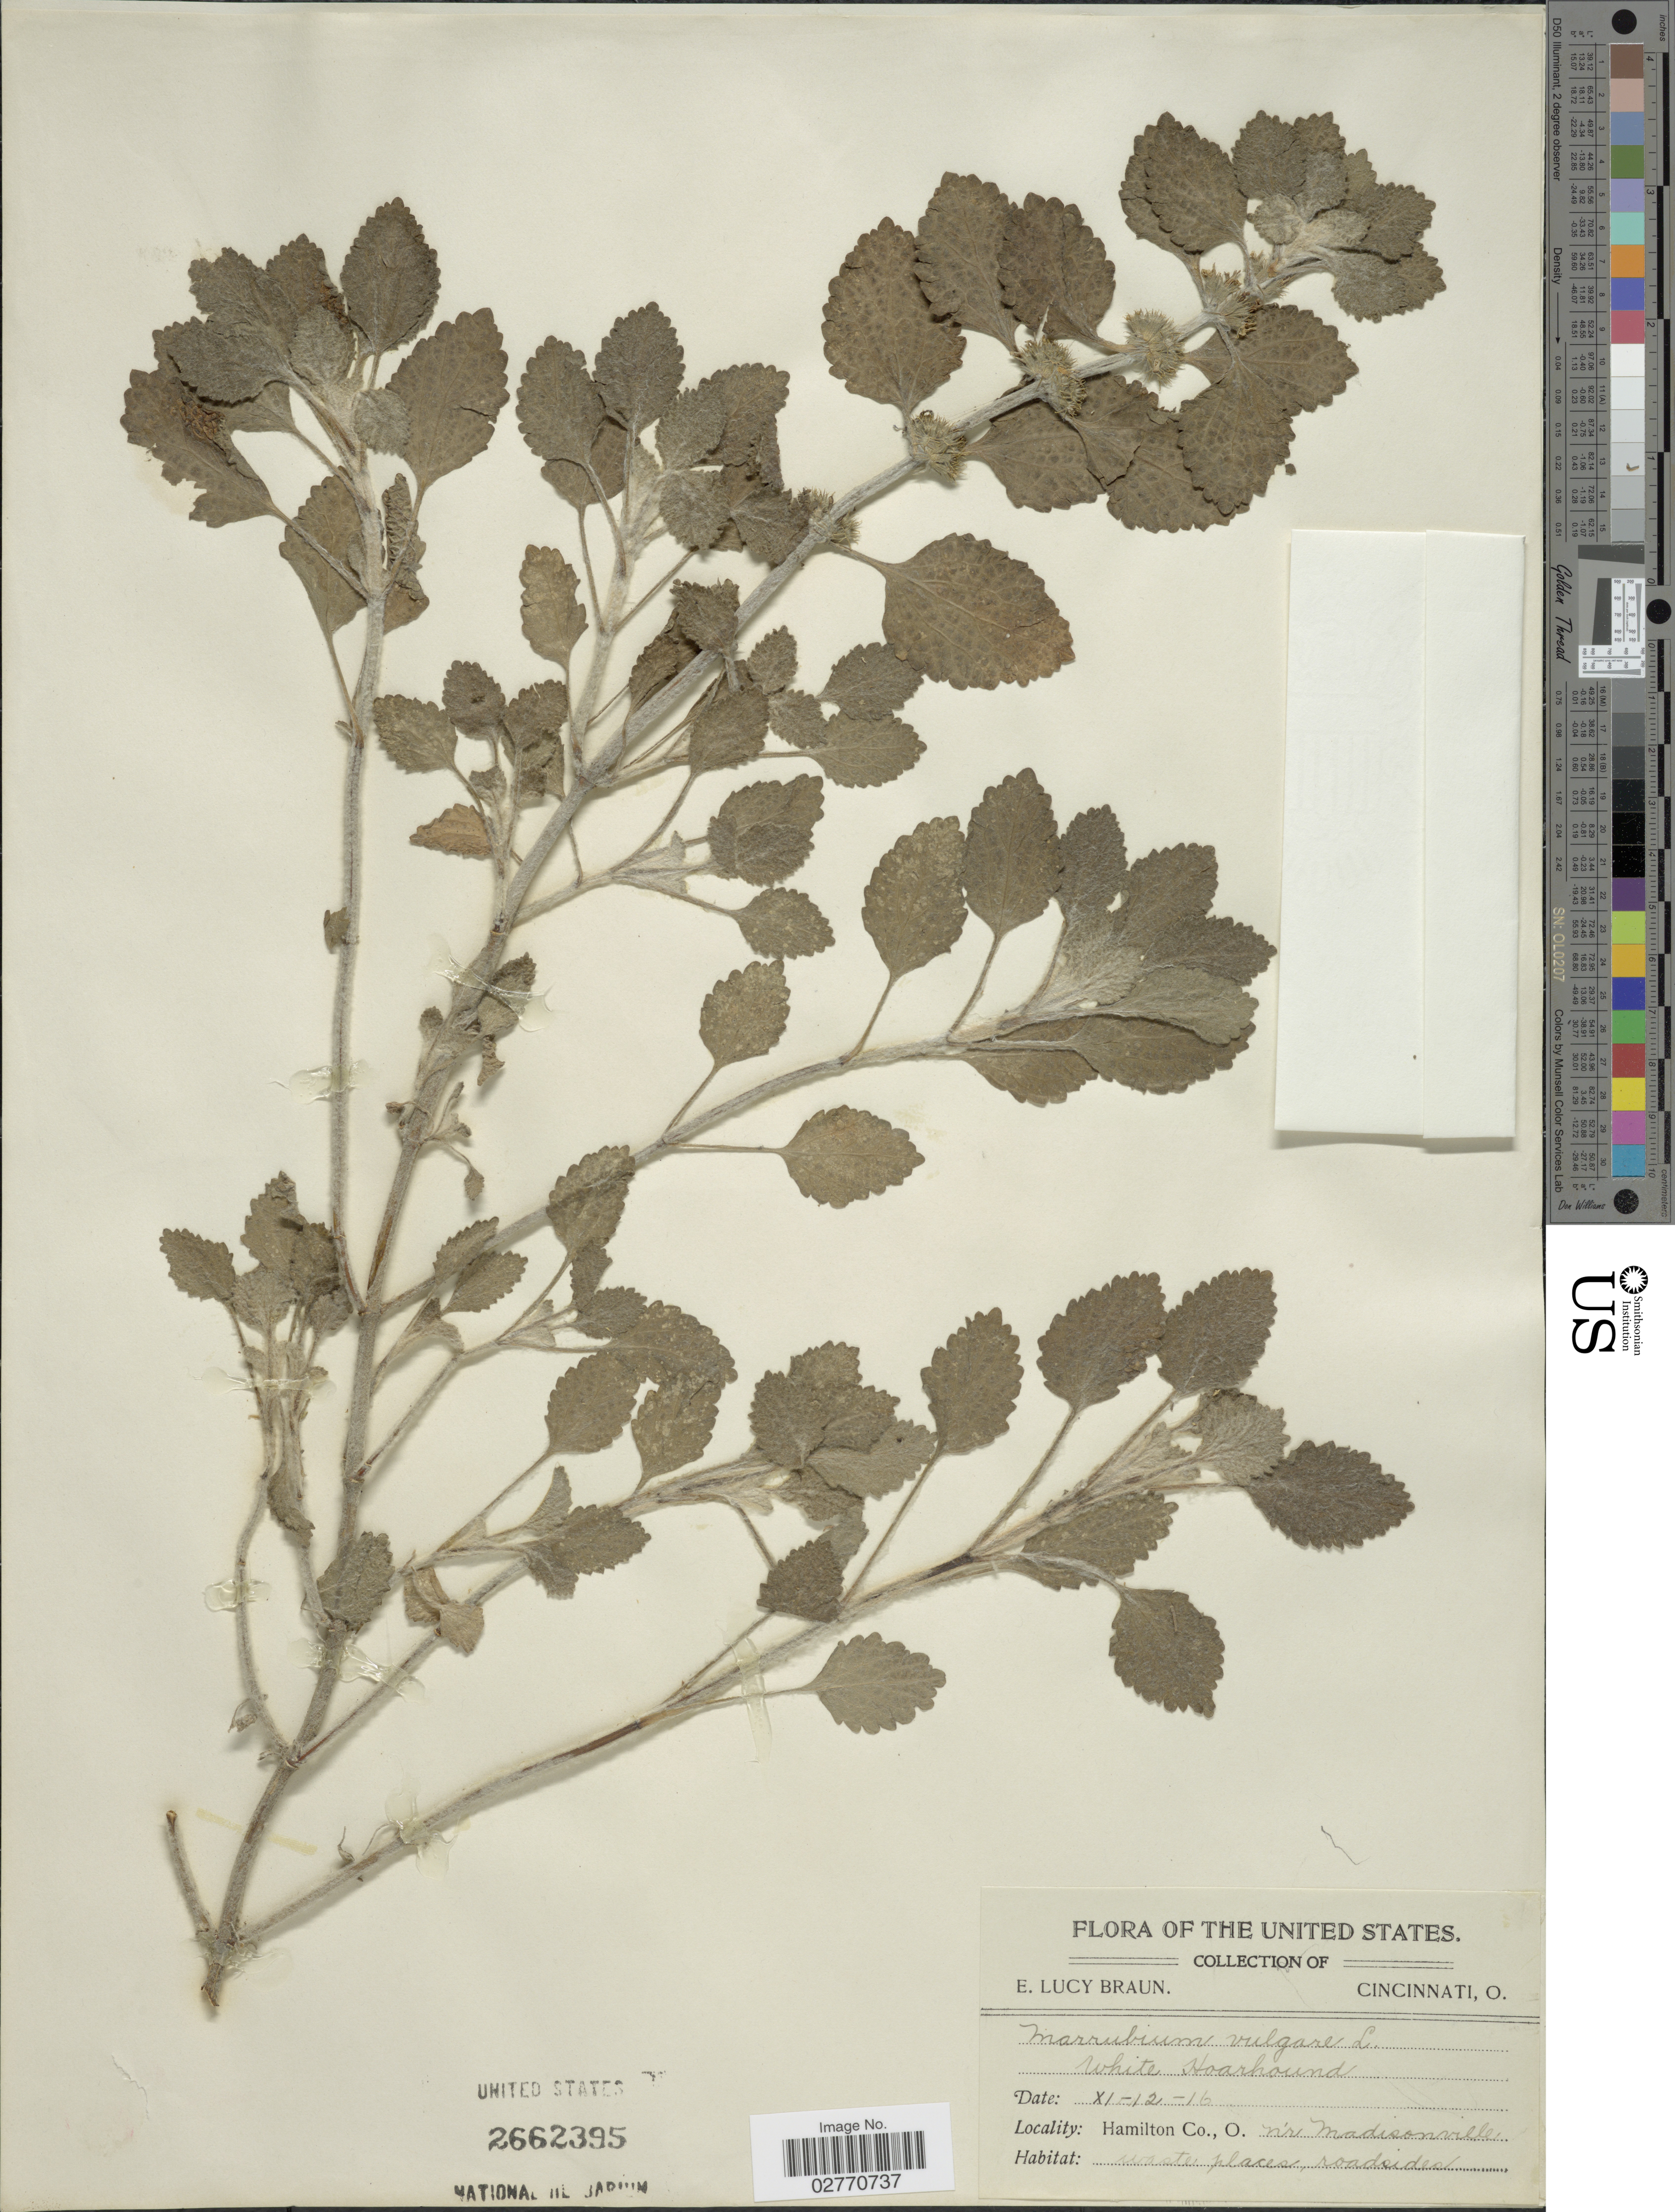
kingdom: Plantae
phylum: Tracheophyta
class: Magnoliopsida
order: Lamiales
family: Lamiaceae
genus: Marrubium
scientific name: Marrubium vulgare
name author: L.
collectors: E. L. Braun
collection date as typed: Transcribed d/m/y: 12/11/16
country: United States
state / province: Ohio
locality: Hamilton Co, O. nr Madisonville.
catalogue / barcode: US 2662395